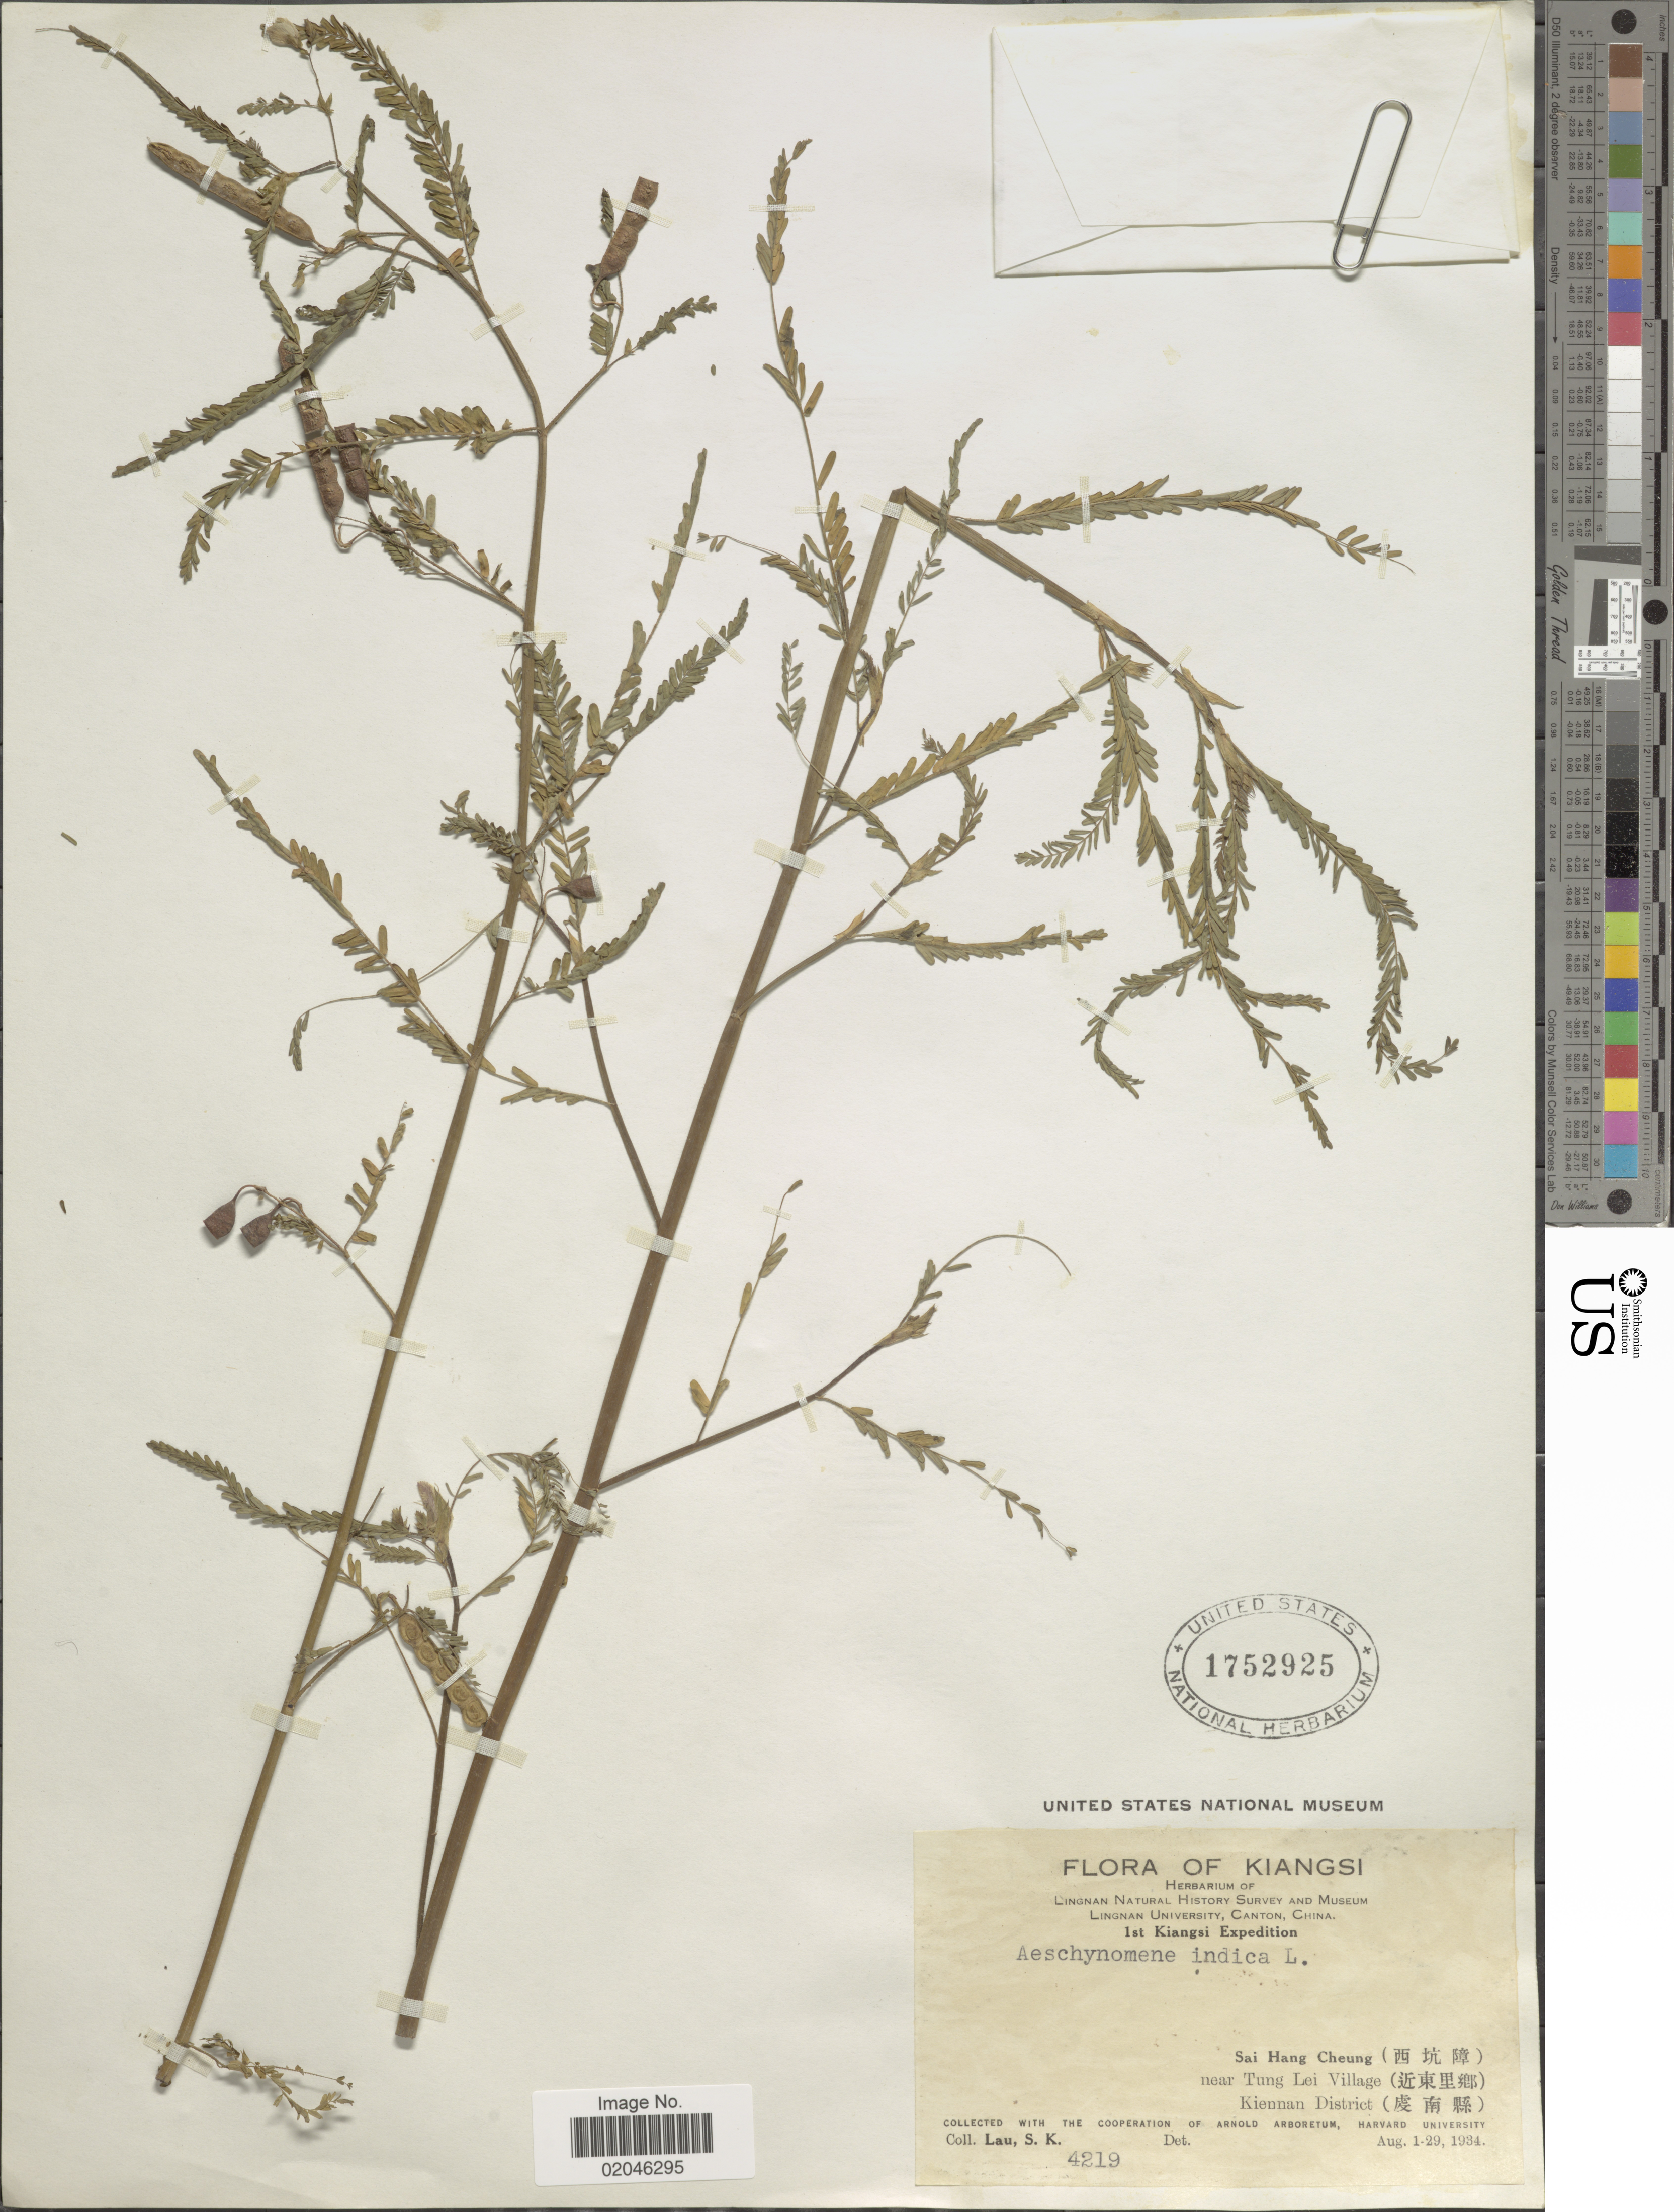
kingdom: Plantae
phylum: Tracheophyta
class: Magnoliopsida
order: Fabales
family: Fabaceae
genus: Aeschynomene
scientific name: Aeschynomene indica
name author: L.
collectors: S. K. Lau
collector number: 4219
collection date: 1934-08-01/1934-08-29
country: China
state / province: Jiangxi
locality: Kiangsi, Sai Hang Cheung, near Tung Lei Village, Kiennan District.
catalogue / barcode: US 1752925